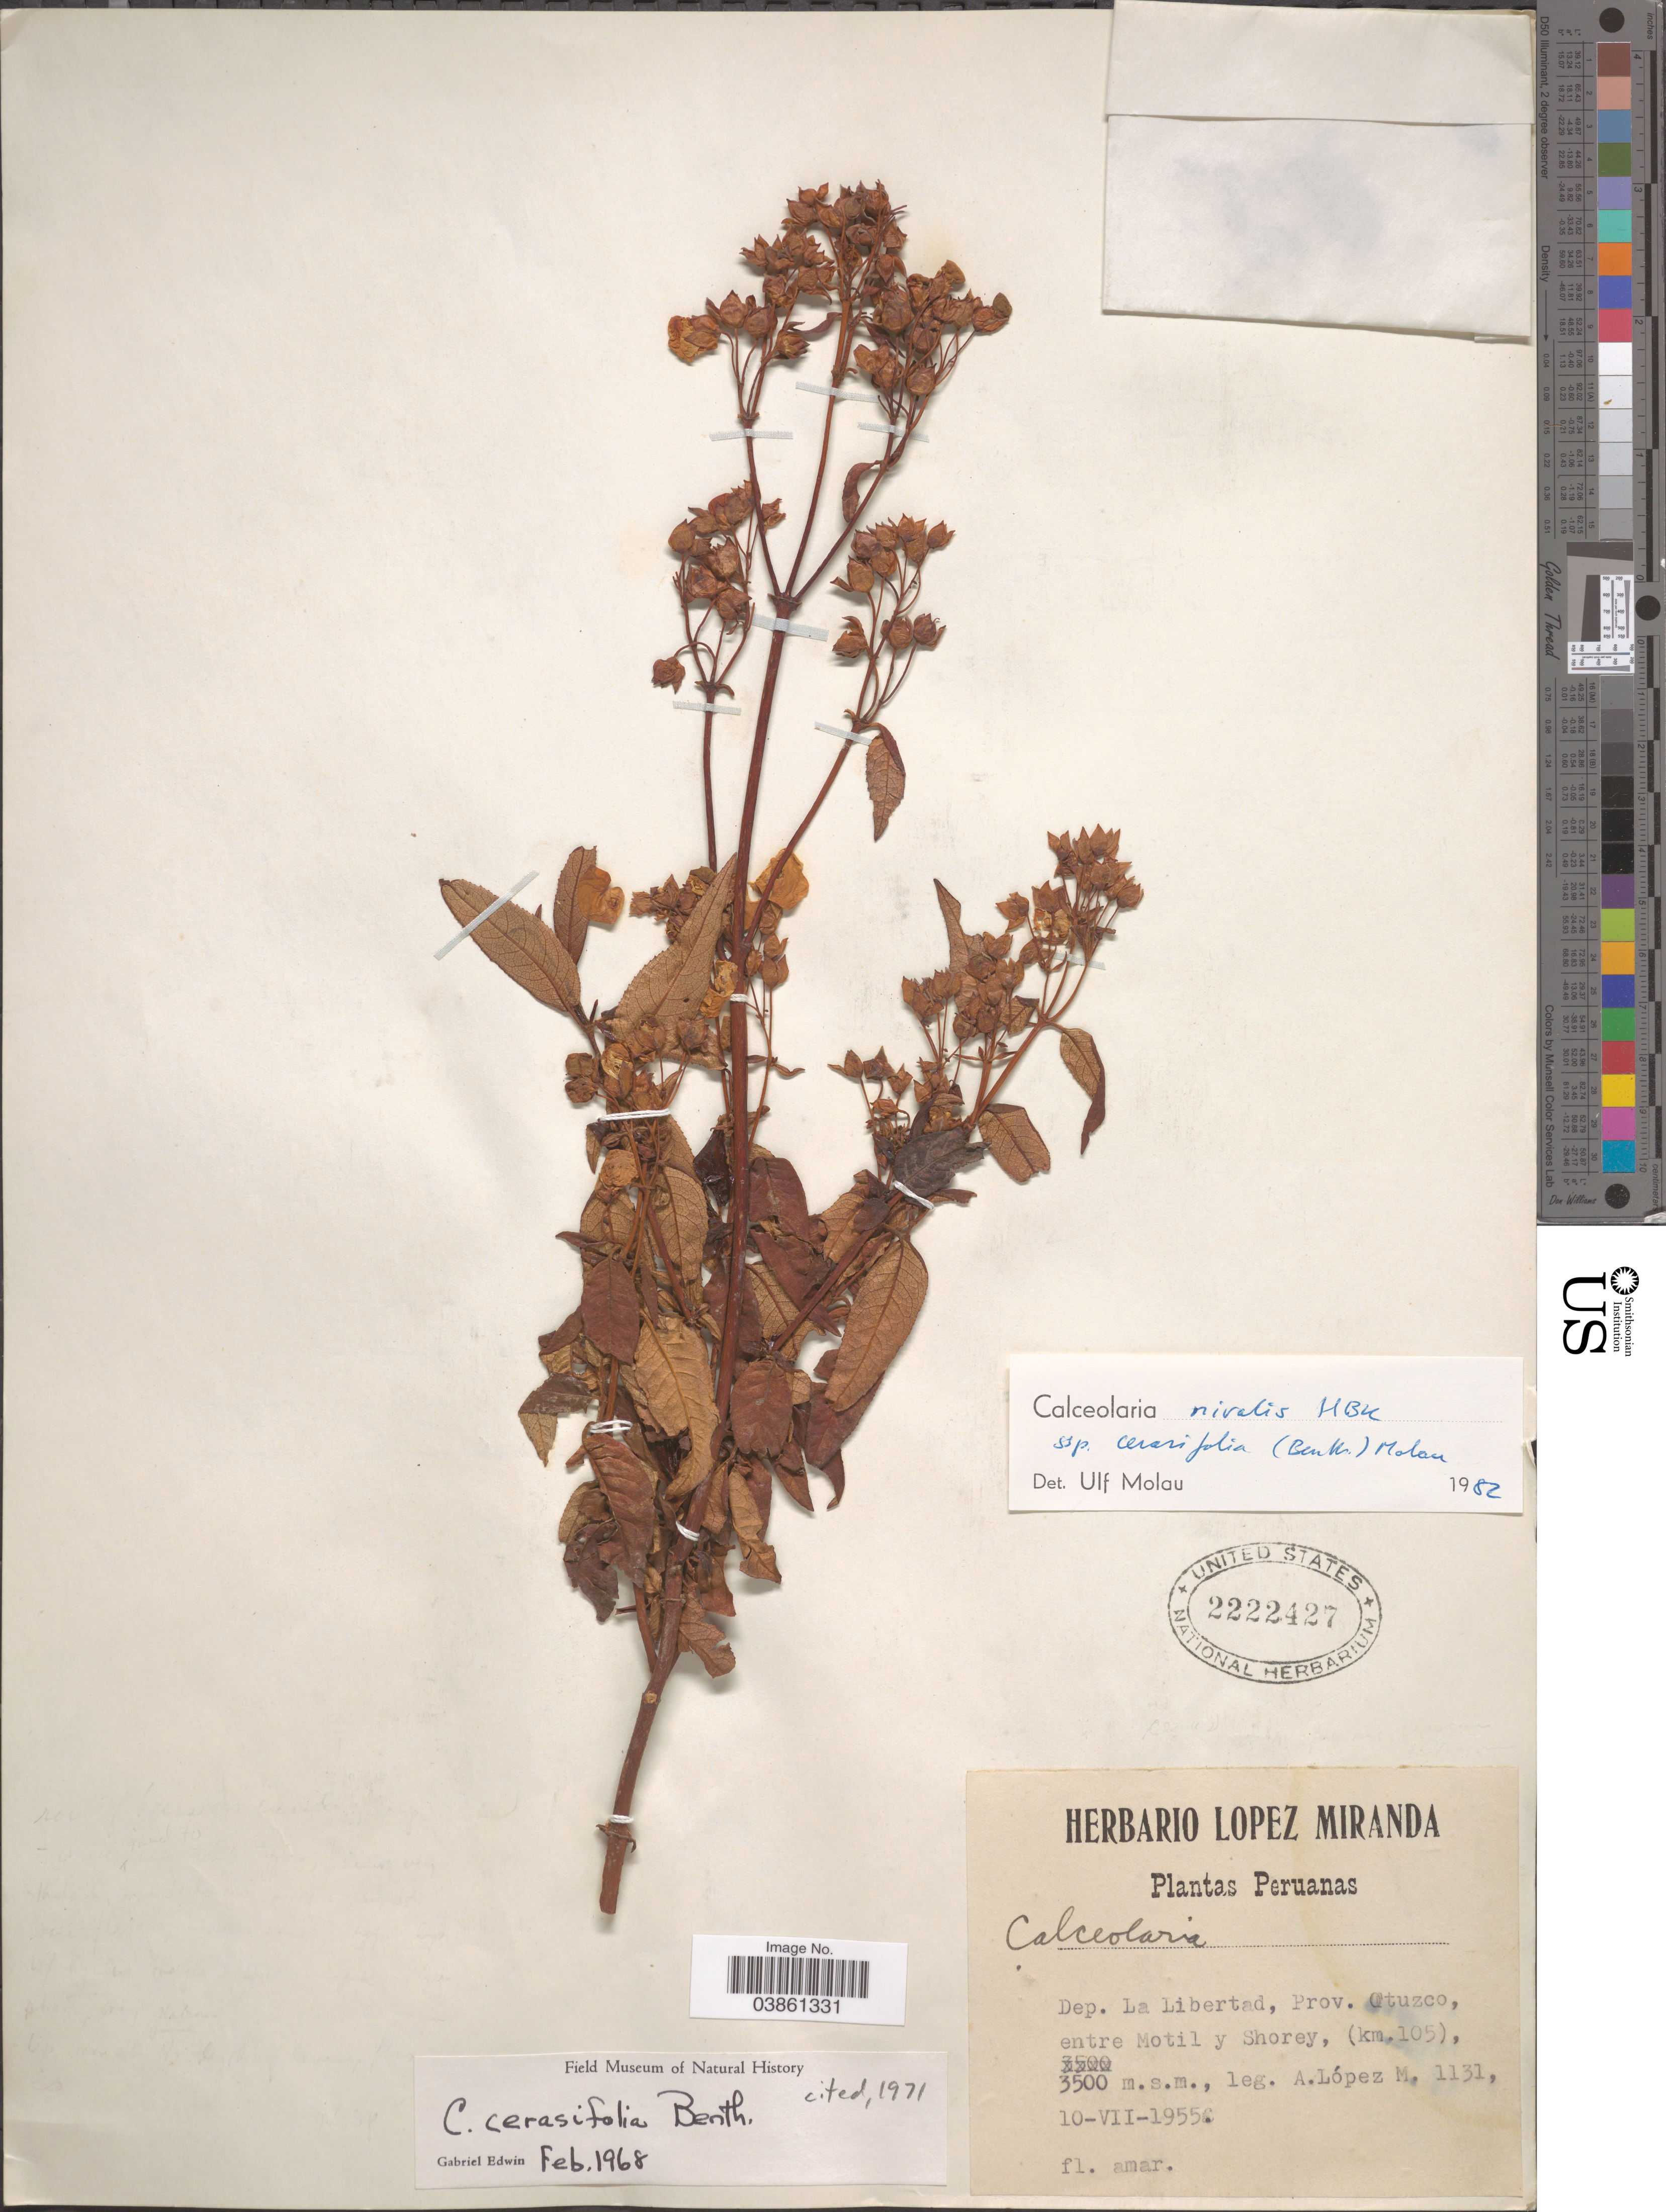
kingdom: Plantae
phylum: Tracheophyta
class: Magnoliopsida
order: Lamiales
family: Calceolariaceae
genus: Calceolaria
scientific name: Calceolaria nivalis subsp. cerasifolia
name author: (Benth.) Molau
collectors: A. López M.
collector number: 1131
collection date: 1955-07-10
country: Peru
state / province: La Libertad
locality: Dep. La Libertad, Prov. Otuzco, entre Motil y Shorey, (km. 105).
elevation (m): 3500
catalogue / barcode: US 2222427